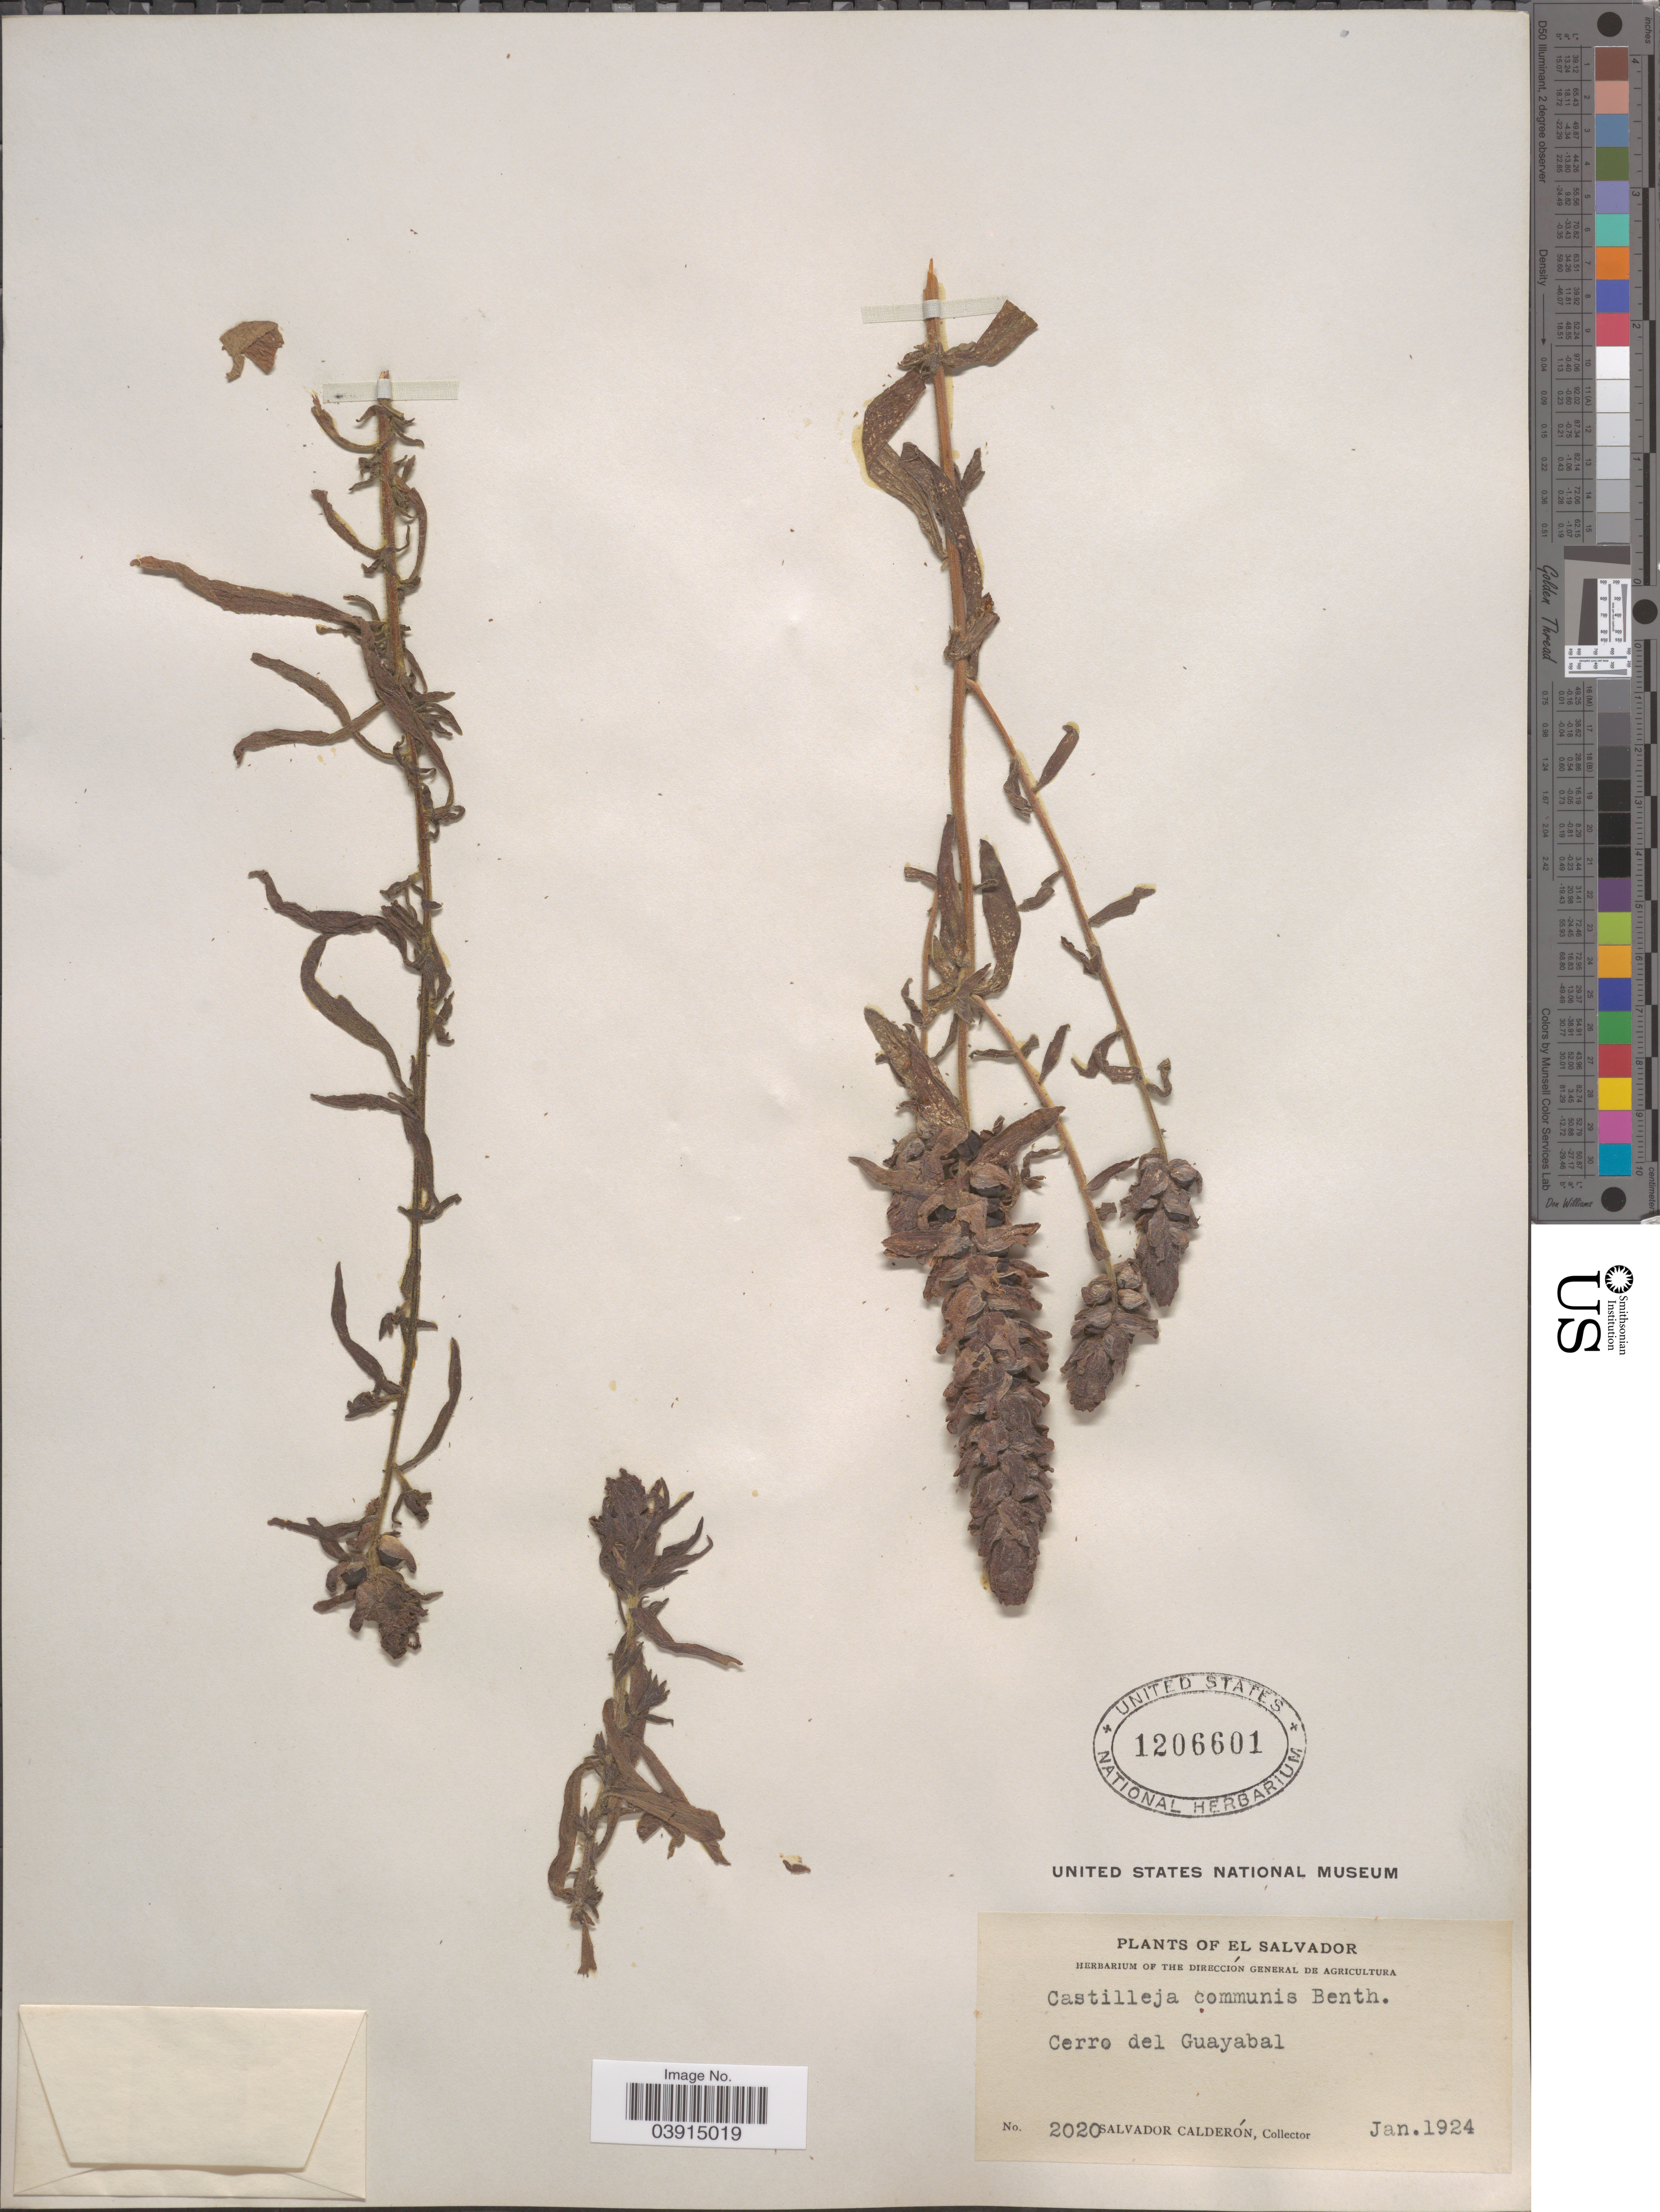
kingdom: Plantae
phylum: Tracheophyta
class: Magnoliopsida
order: Lamiales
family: Orobanchaceae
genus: Castilleja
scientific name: Castilleja arvensis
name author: Schltdl. & Cham.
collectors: S. Calderón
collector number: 2020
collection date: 1924-01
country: El Salvador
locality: Cerro del Guayabal.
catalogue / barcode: US 1206601